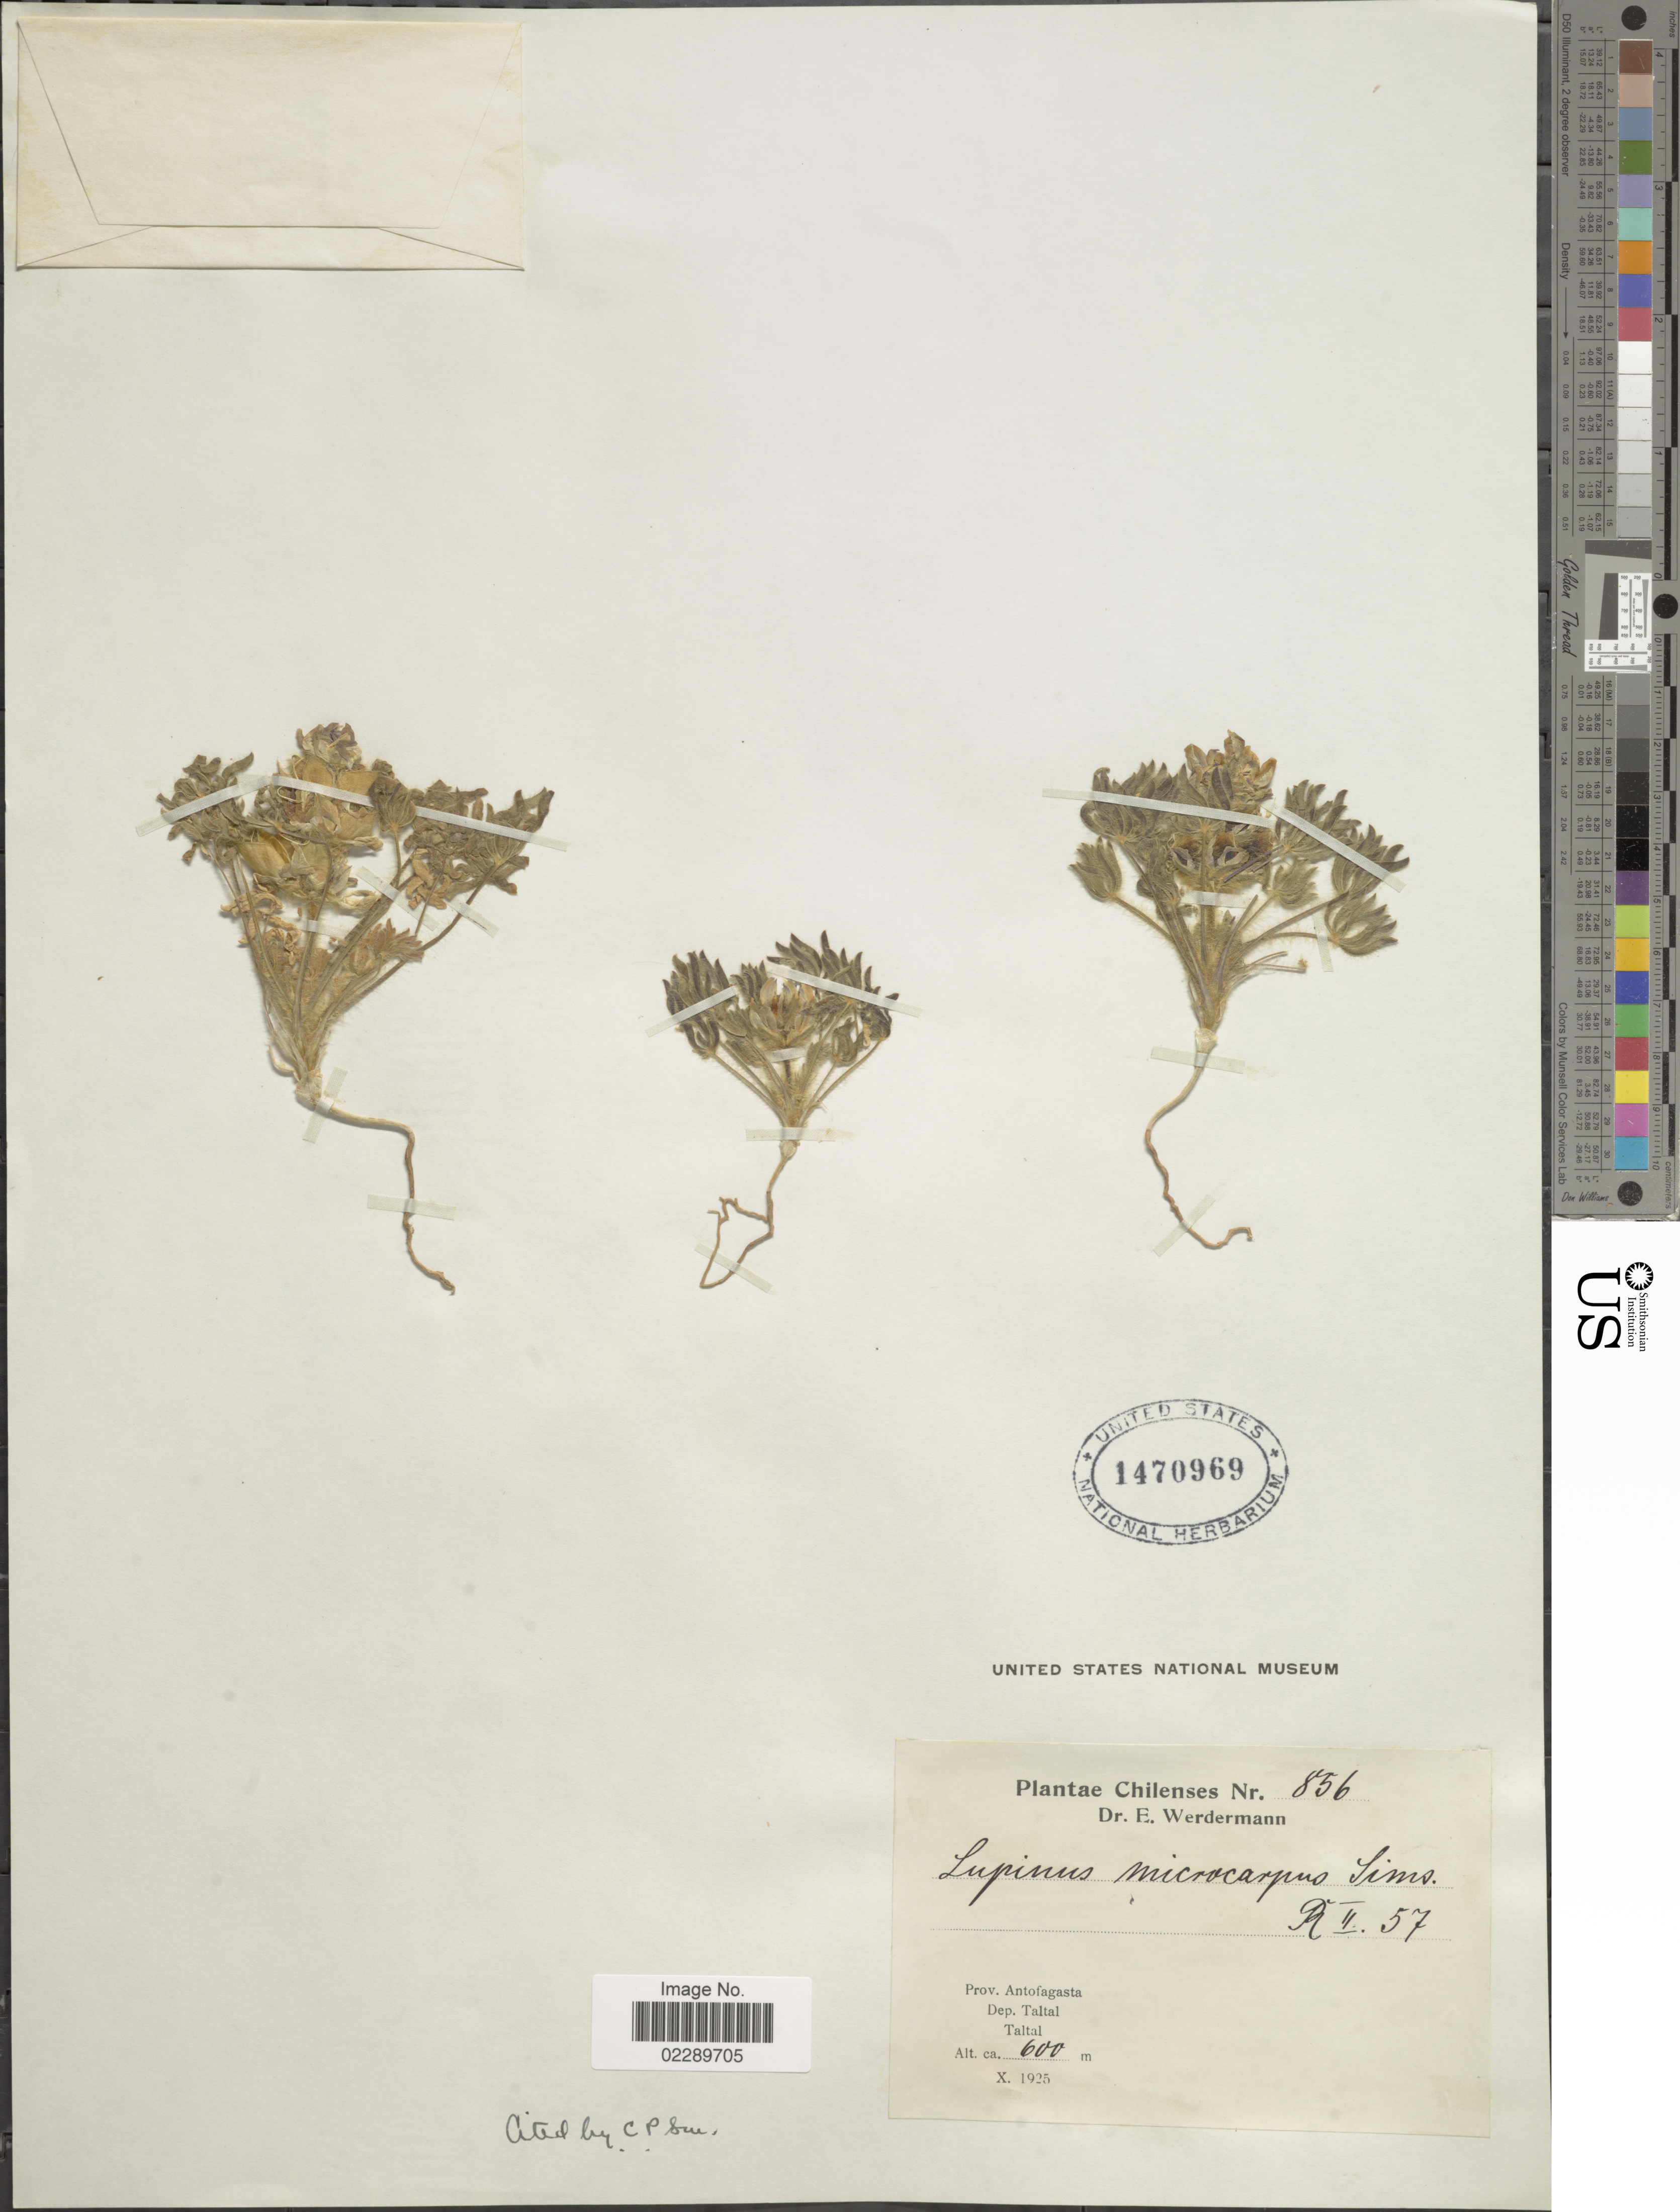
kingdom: Plantae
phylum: Tracheophyta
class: Magnoliopsida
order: Fabales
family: Fabaceae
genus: Lupinus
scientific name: Lupinus microcarpus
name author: Sims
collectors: E. Werdermann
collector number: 856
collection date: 1925-10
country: Chile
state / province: Antofagasta (II)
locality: Prov. Antofagasta. Dep. Taltal. Taltal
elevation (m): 600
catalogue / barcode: US 1470969